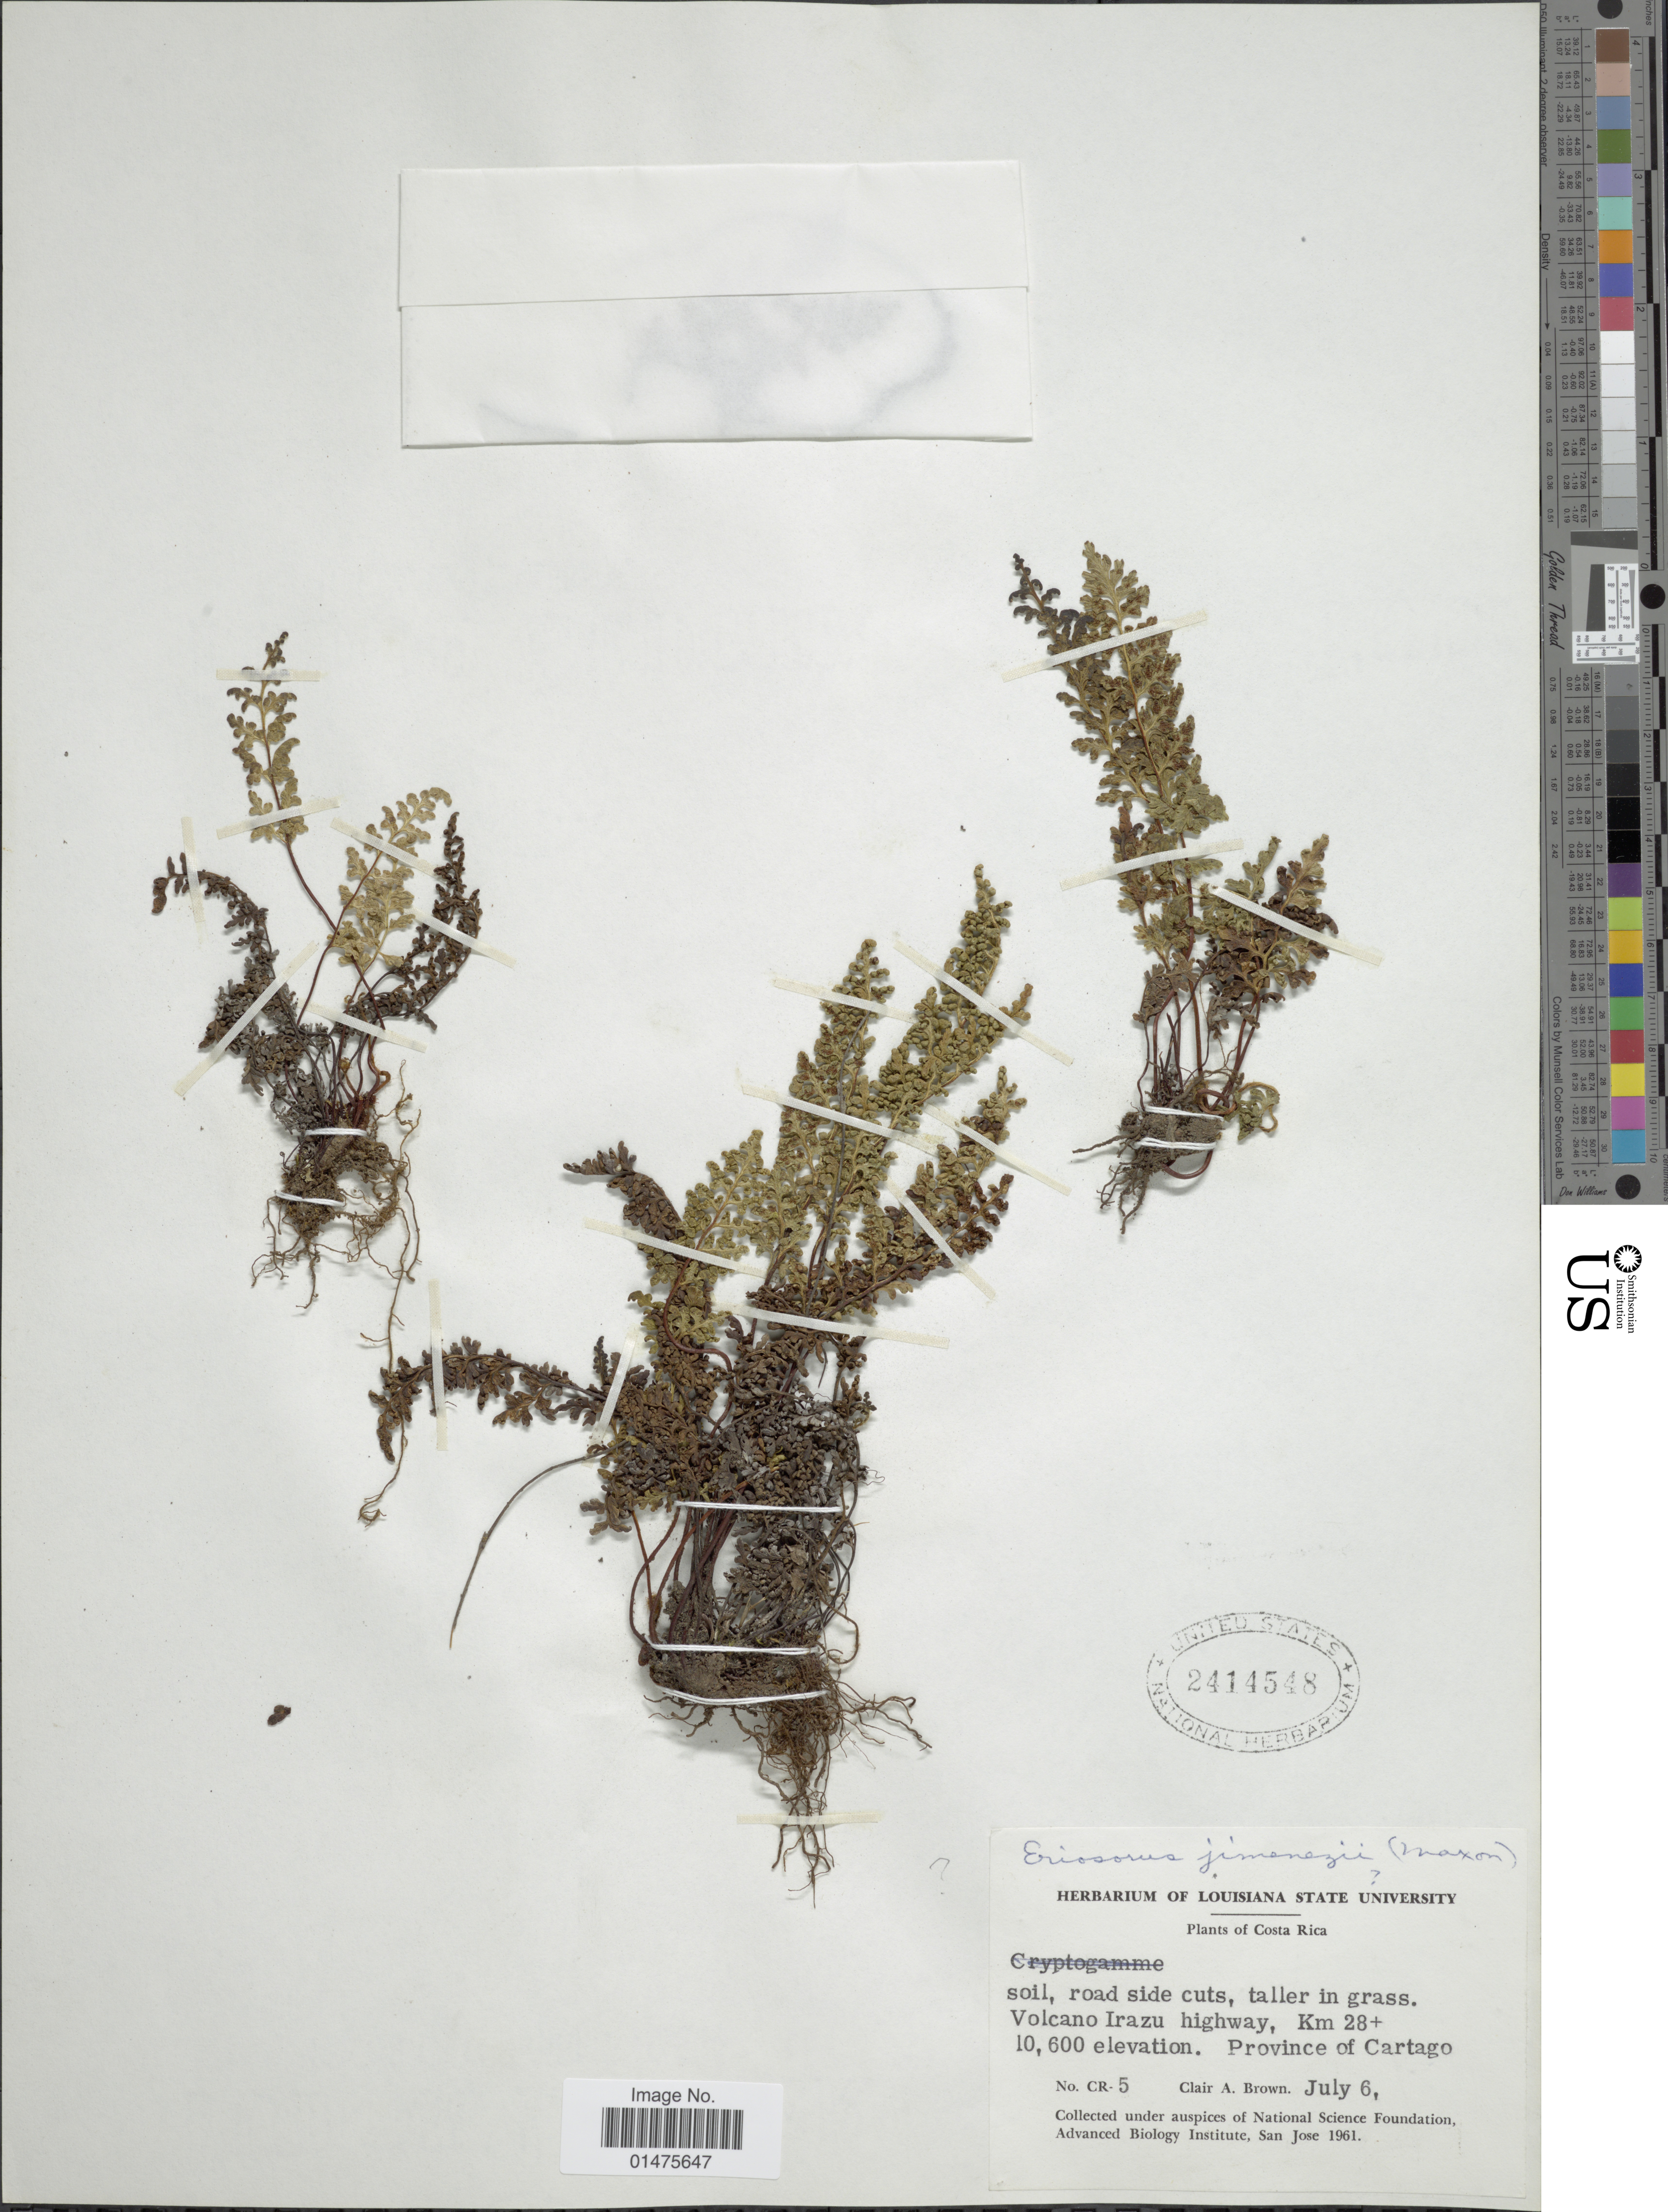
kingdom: Plantae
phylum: Tracheophyta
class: Polypodiopsida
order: Polypodiales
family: Pteridaceae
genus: Jamesonia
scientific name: Jamesonia warscewiczii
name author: (Mett.) Christenh.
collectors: C. A. Brown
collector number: CR-5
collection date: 1961-07-06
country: Costa Rica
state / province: Cartago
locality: Volcano Irazu highway, Km 28+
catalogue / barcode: US 2414548